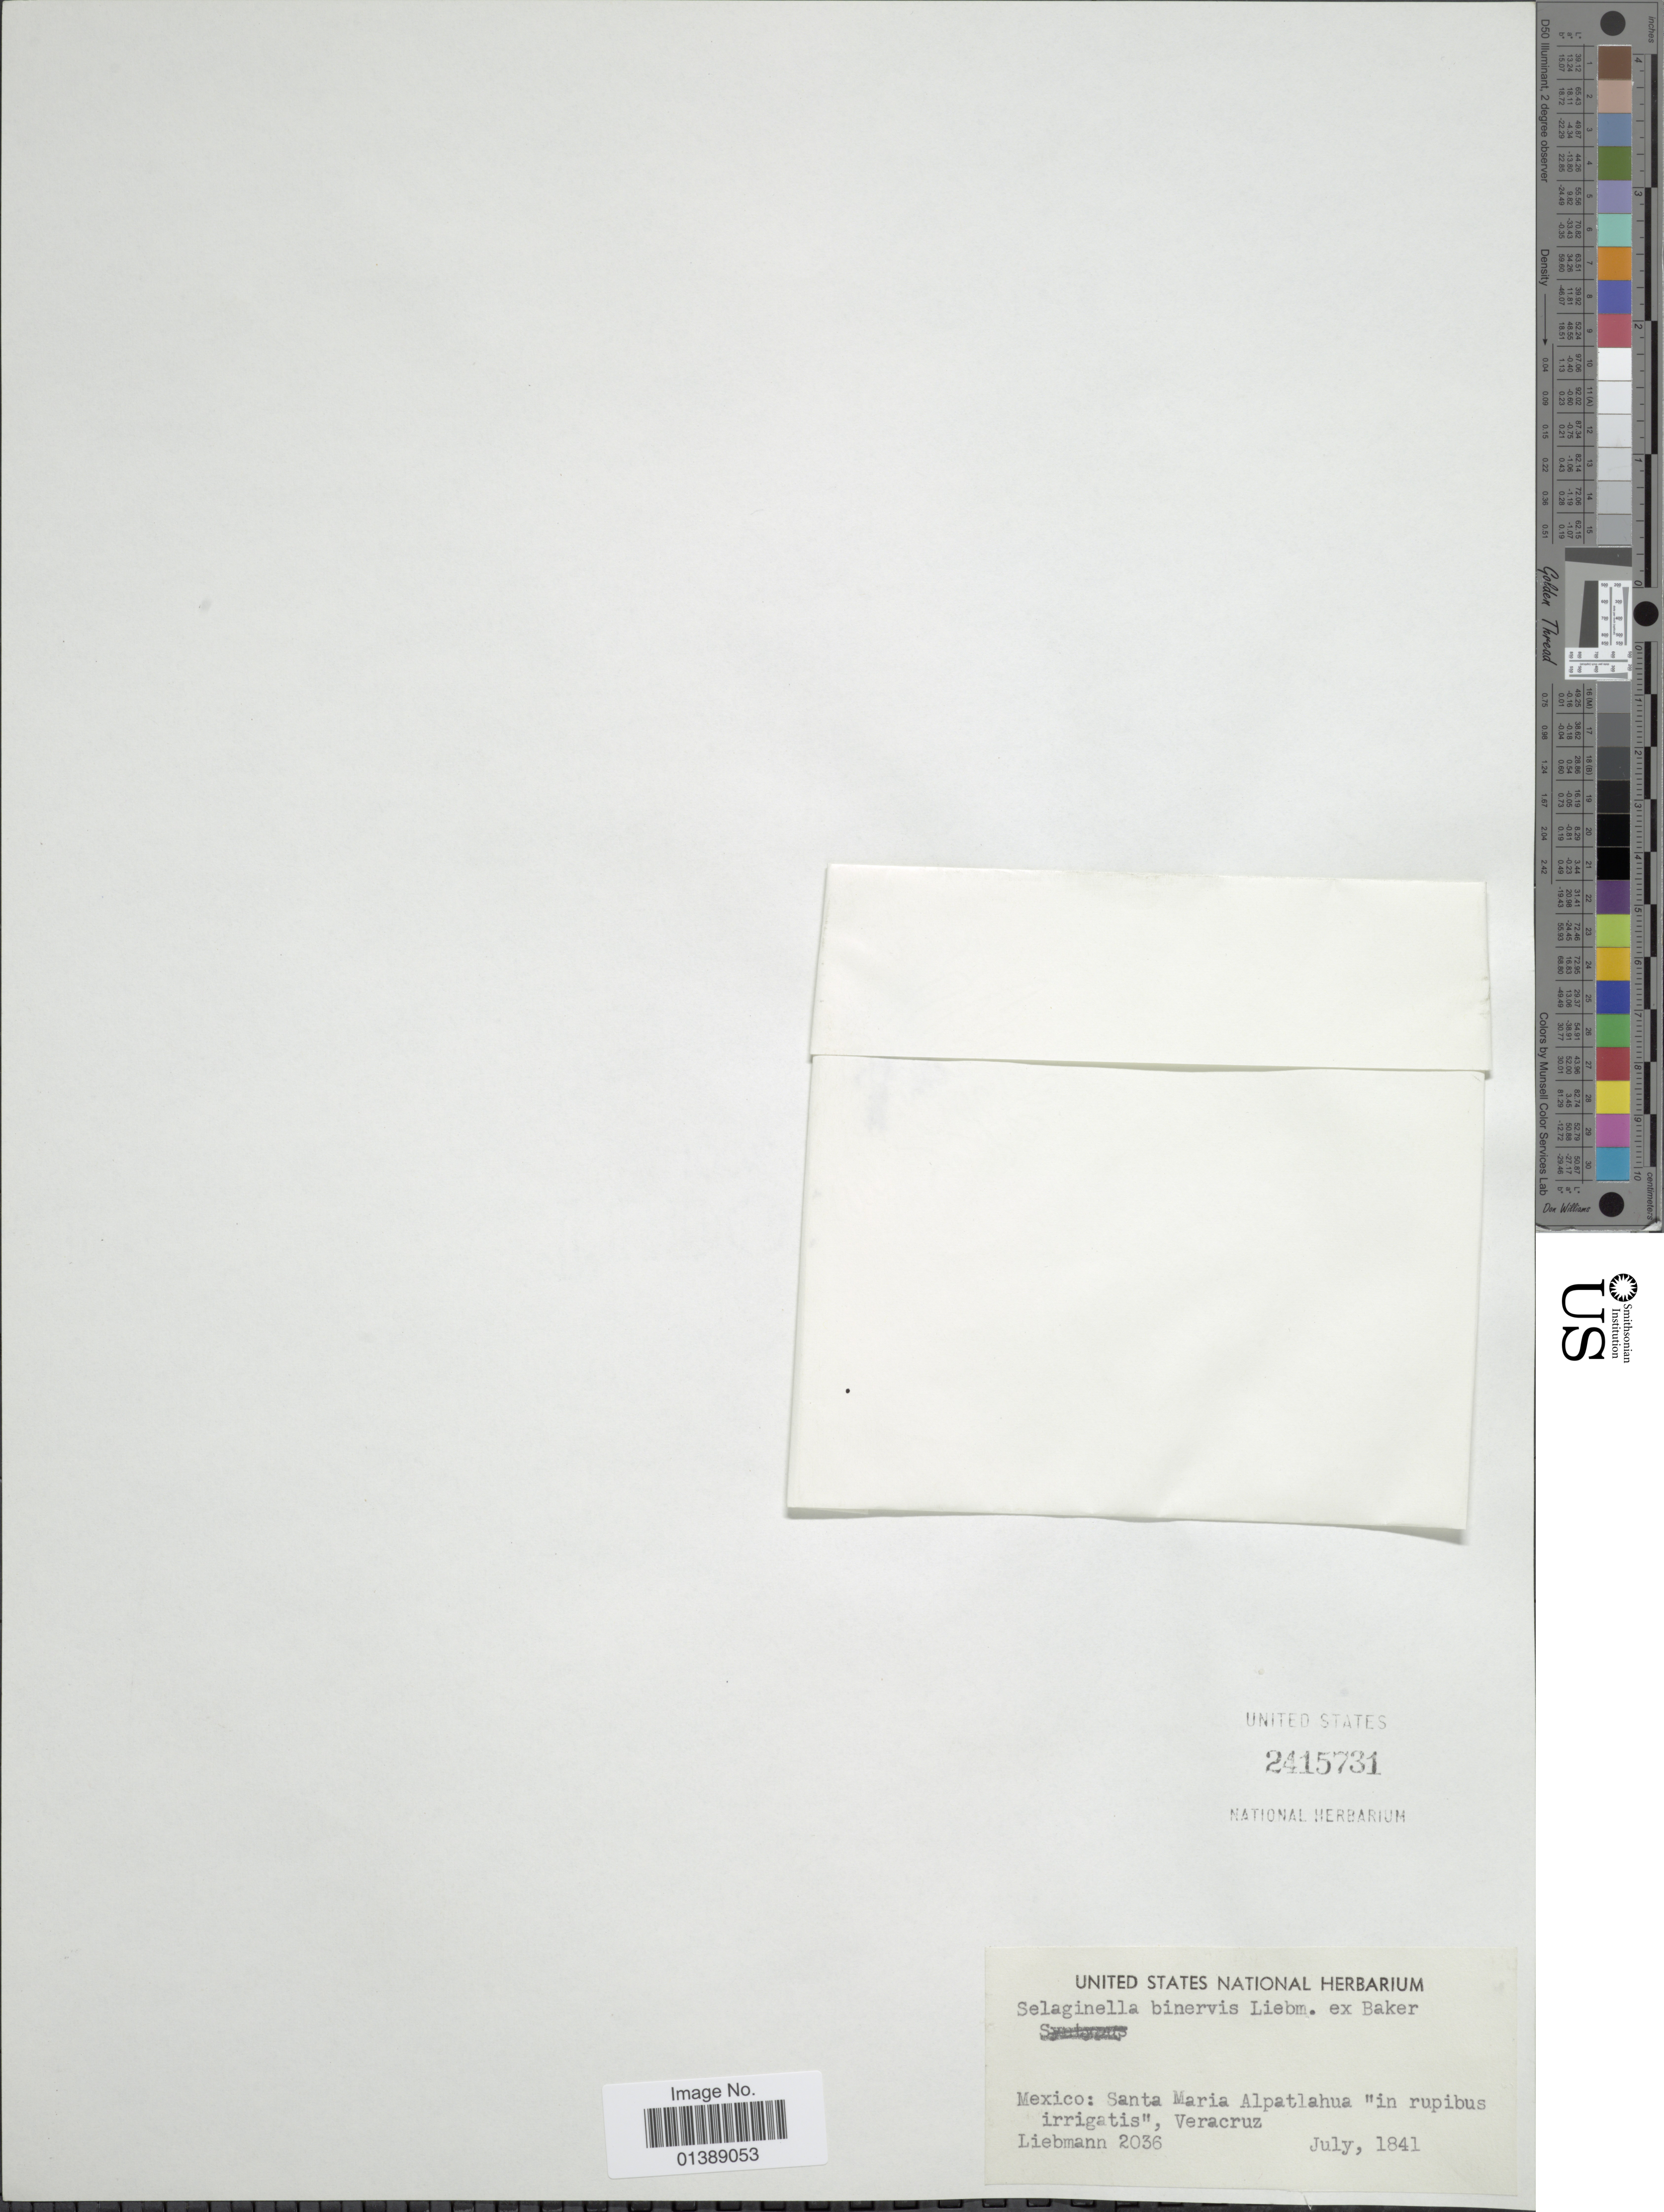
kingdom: Plantae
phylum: Tracheophyta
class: Lycopodiopsida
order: Selaginellales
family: Selaginellaceae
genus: Selaginella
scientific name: Selaginella porphyrospora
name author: A. Braun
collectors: Liebmann, --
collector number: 2036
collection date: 1841-07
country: Mexico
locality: Santa Maria Alpatlahua 'in rupibus irrigatis', Veracruz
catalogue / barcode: US 2415731